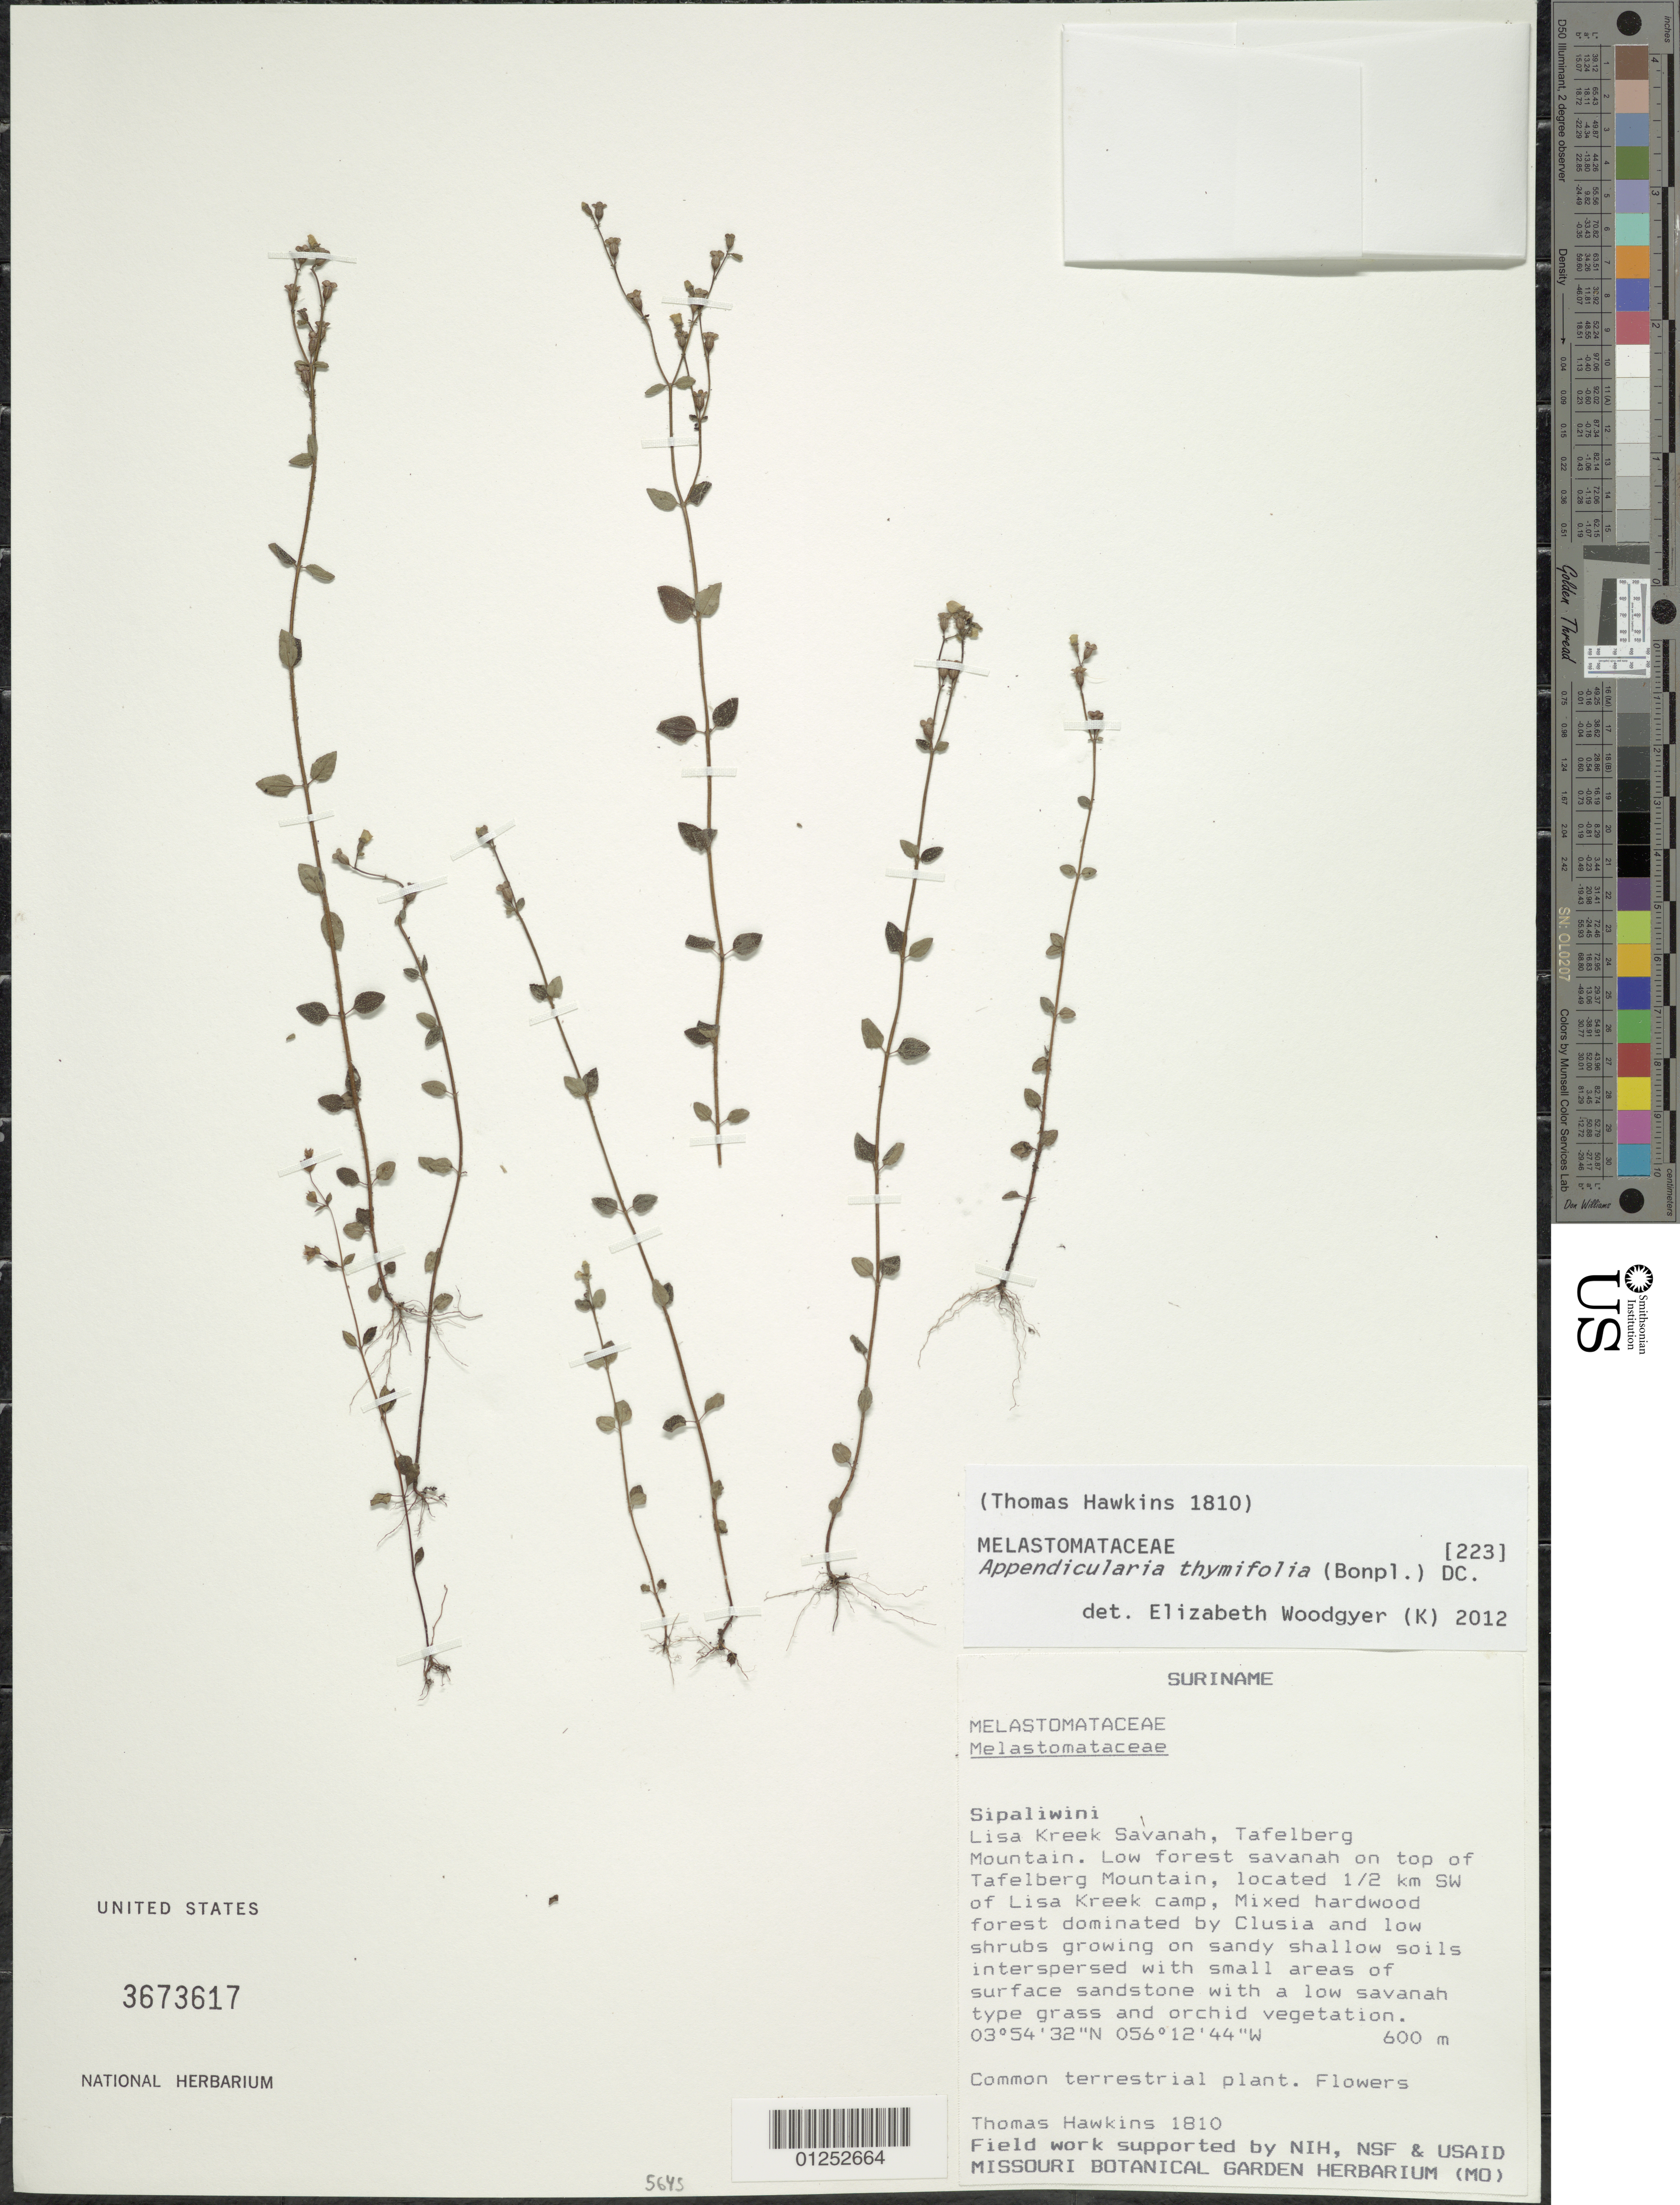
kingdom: Plantae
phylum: Tracheophyta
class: Magnoliopsida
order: Myrtales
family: Melastomataceae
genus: Appendicularia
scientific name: Appendicularia thymifolia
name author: (Bonpl.) DC.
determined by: Woodgyer, E. M.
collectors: T. Hawkins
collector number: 1810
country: Suriname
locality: Lisa Kreek Savannah, Tafelberg Mountain. Low forest savanah on top of Tafelberg Mountain, located 1/2 km SW of Lisa Kreek camp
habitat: Common terrestrial plant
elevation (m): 600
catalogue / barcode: US 3673617